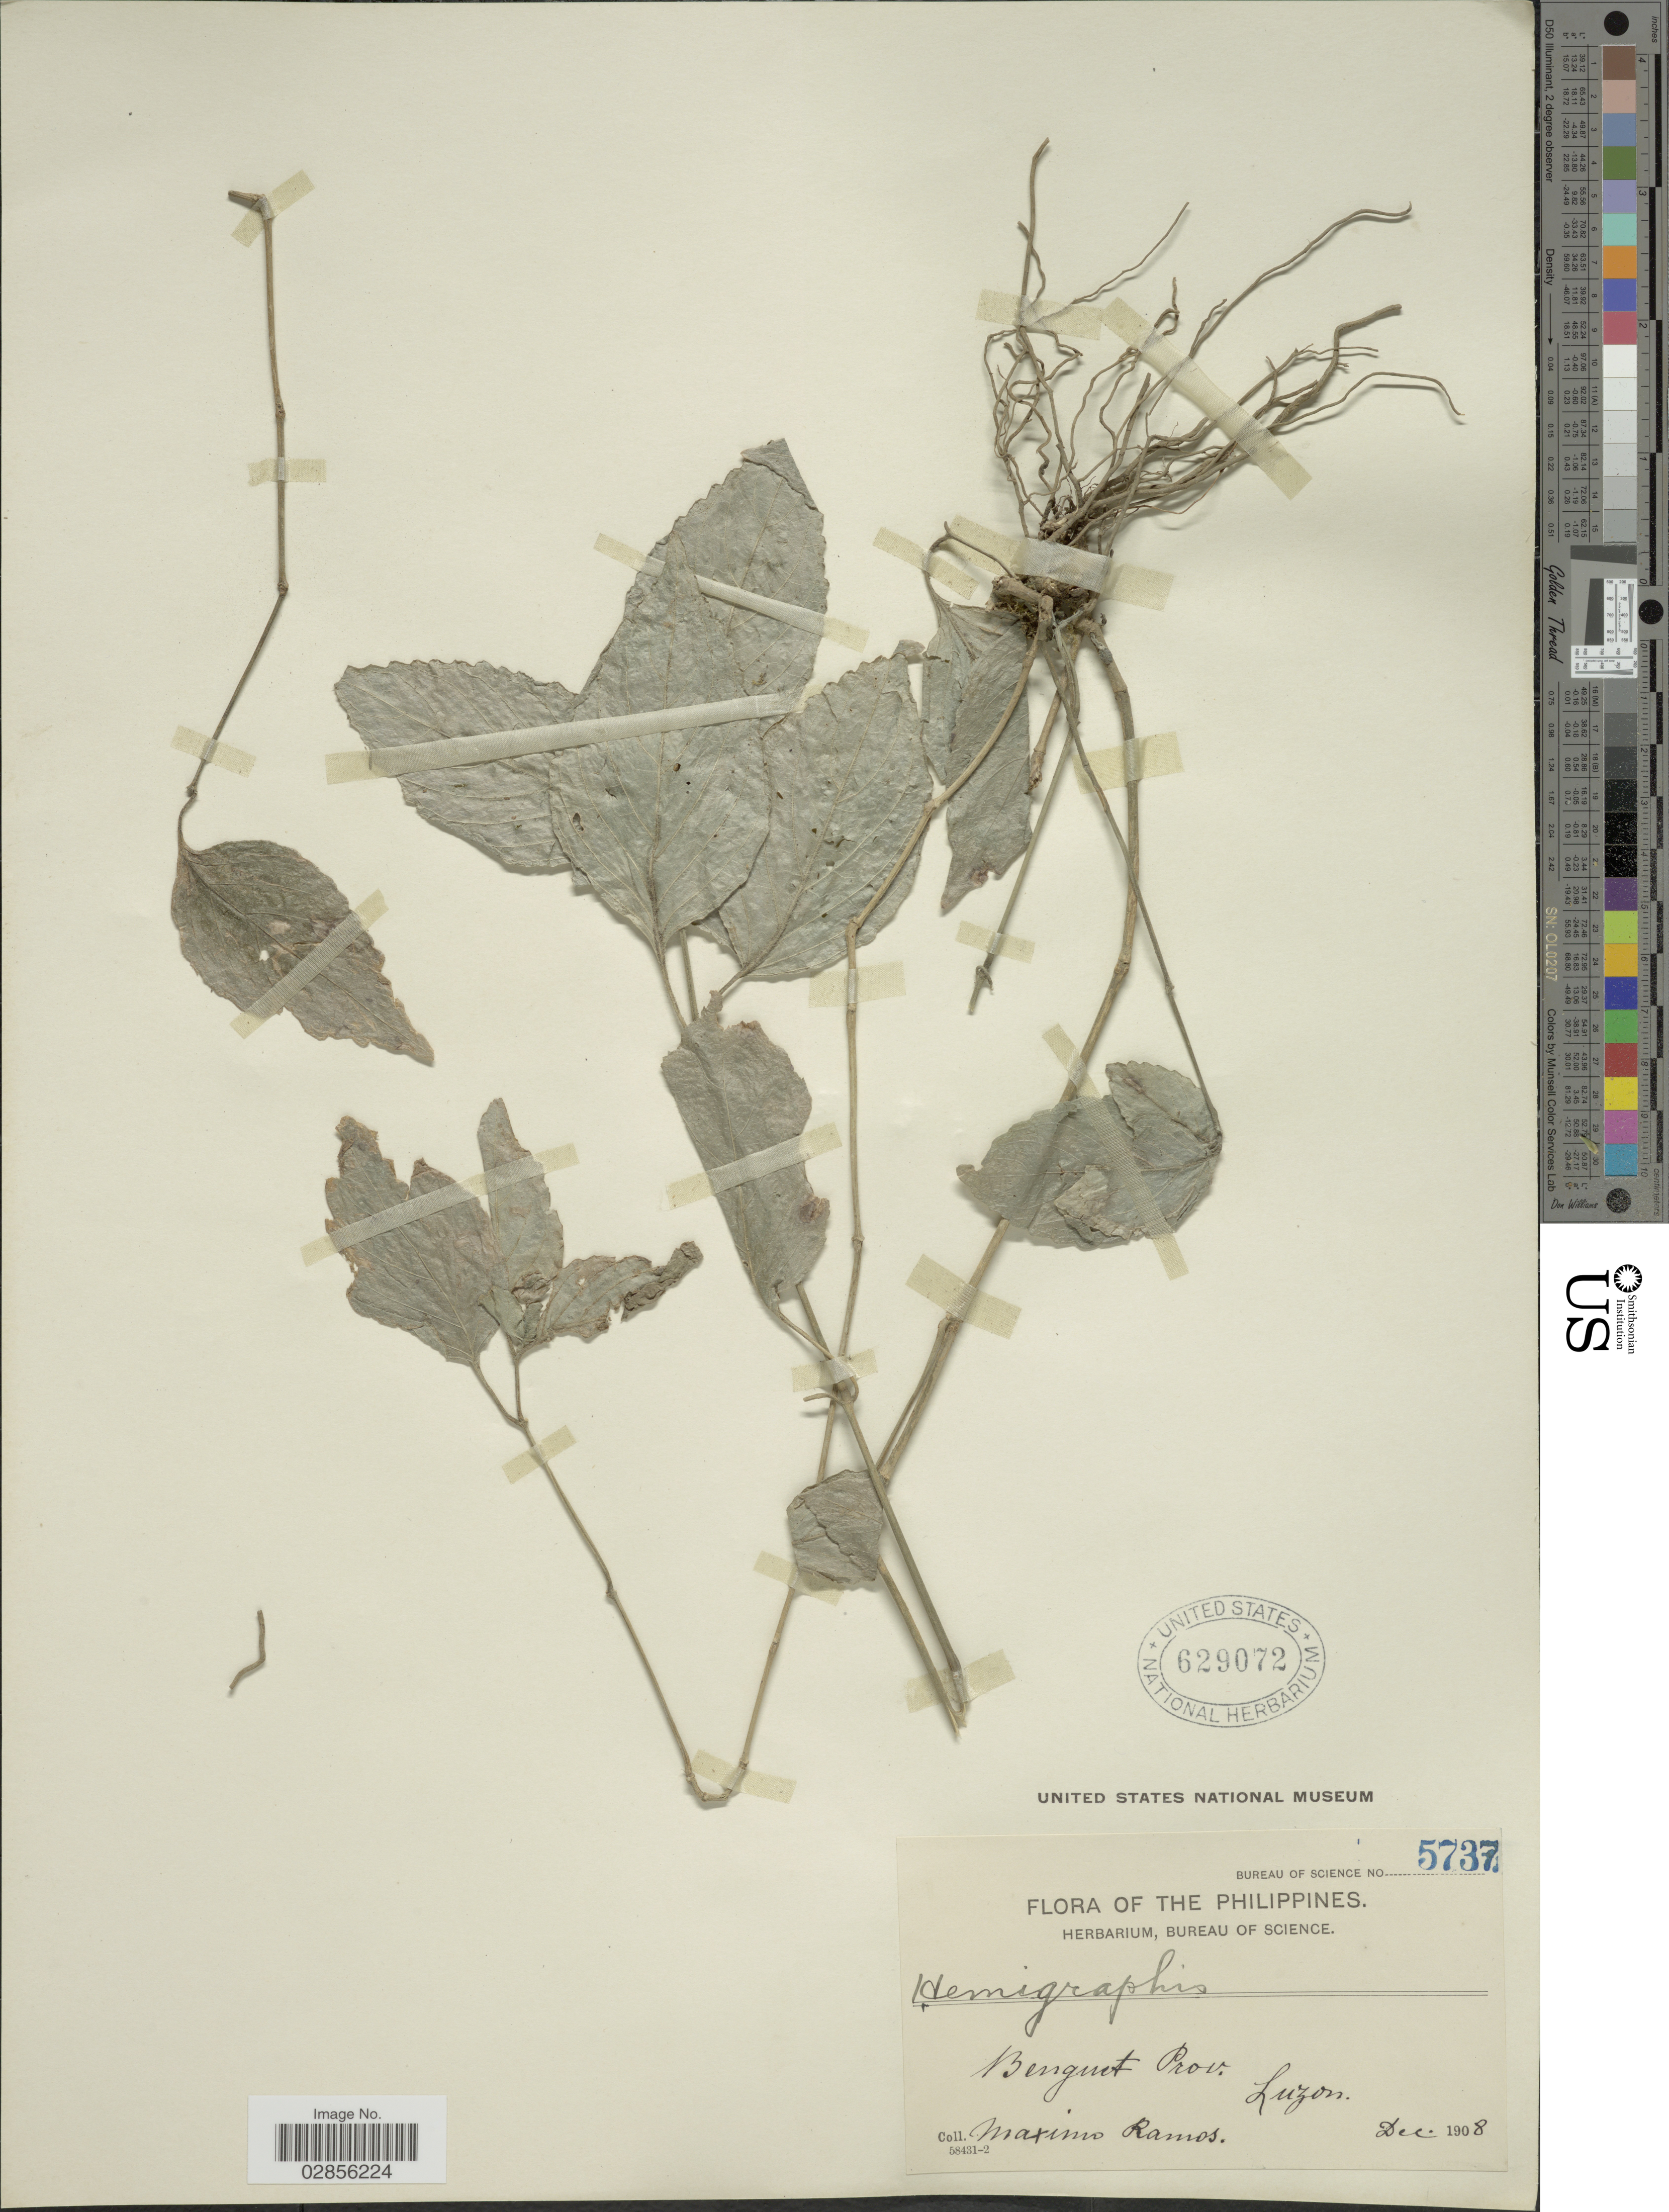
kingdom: Plantae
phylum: Tracheophyta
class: Magnoliopsida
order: Lamiales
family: Acanthaceae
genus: Hemigraphis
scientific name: Hemigraphis sp.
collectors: M. Ramos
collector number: Bureau of Science 5737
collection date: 1908-12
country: Philippines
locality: Benguet Prov. Luzon.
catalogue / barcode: US 629072